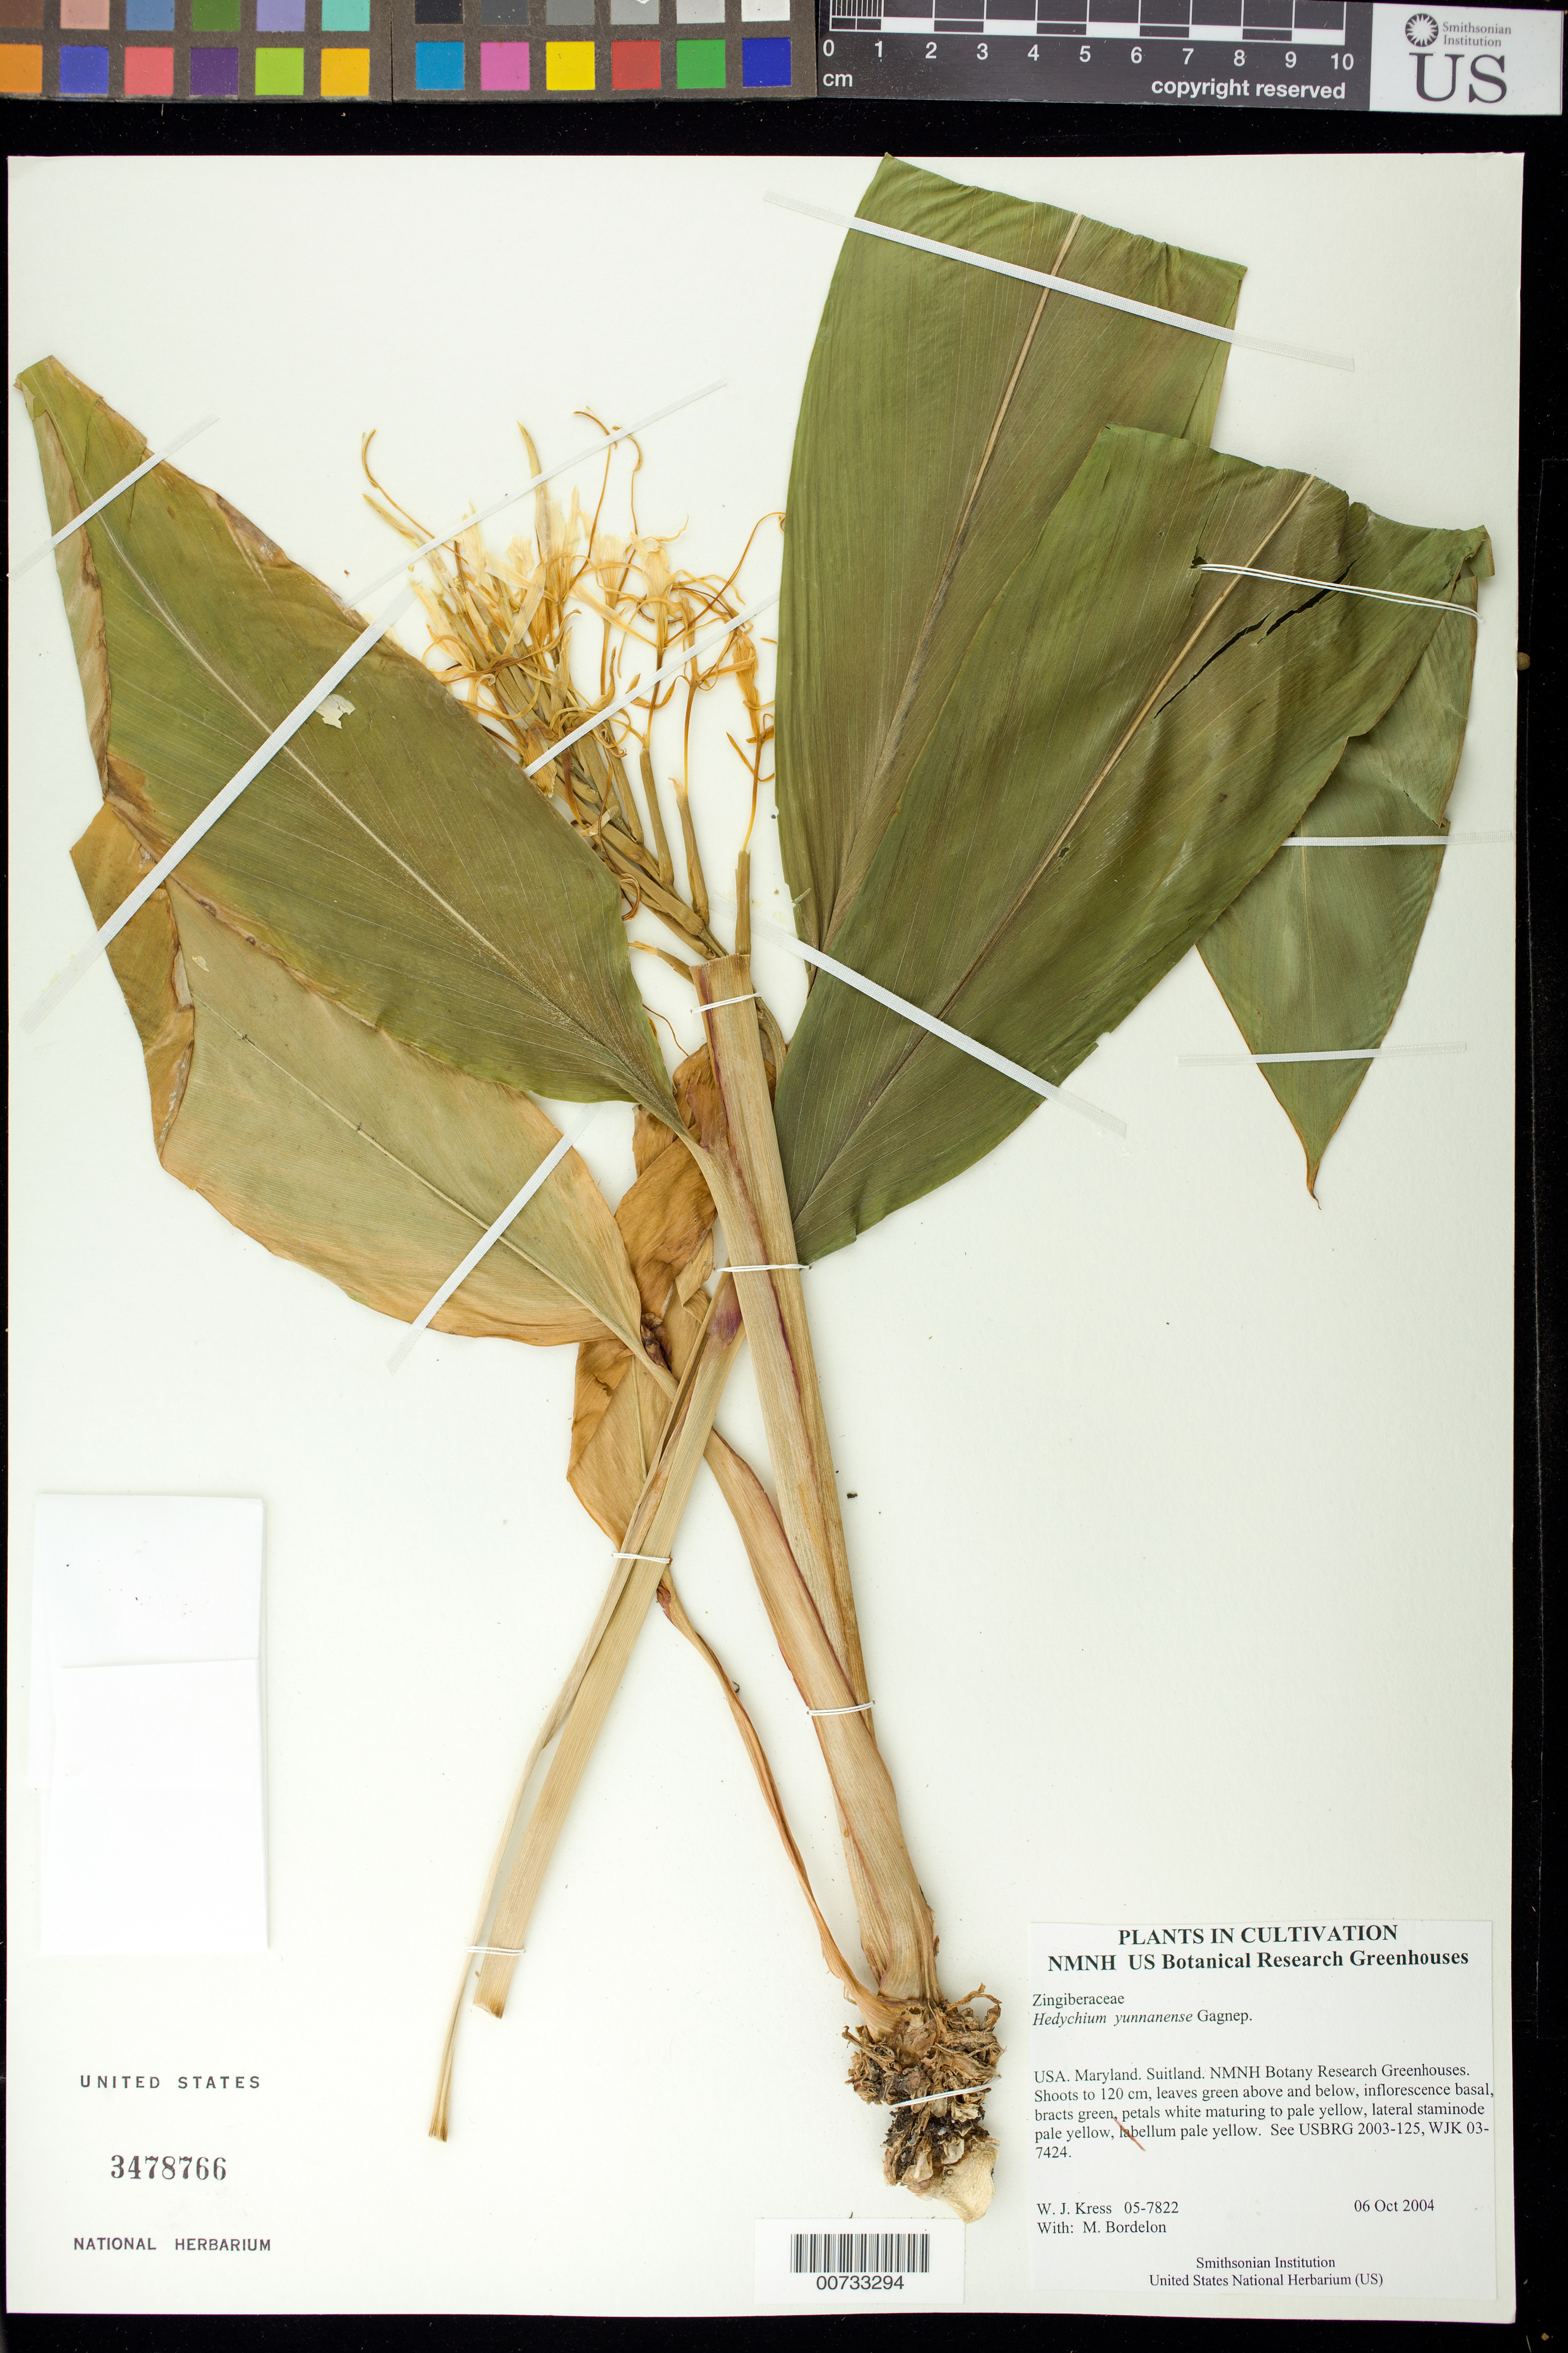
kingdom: Plantae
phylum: Tracheophyta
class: Liliopsida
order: Zingiberales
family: Zingiberaceae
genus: Hedychium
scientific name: Hedychium yunnanense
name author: Gagnep.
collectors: W. J. Kress & M. Bordelon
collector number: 05-7822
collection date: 2004-10-06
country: United States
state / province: Maryland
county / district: Prince George's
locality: NMNH Botany Research Greenhouses. Suitland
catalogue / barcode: US 3478766